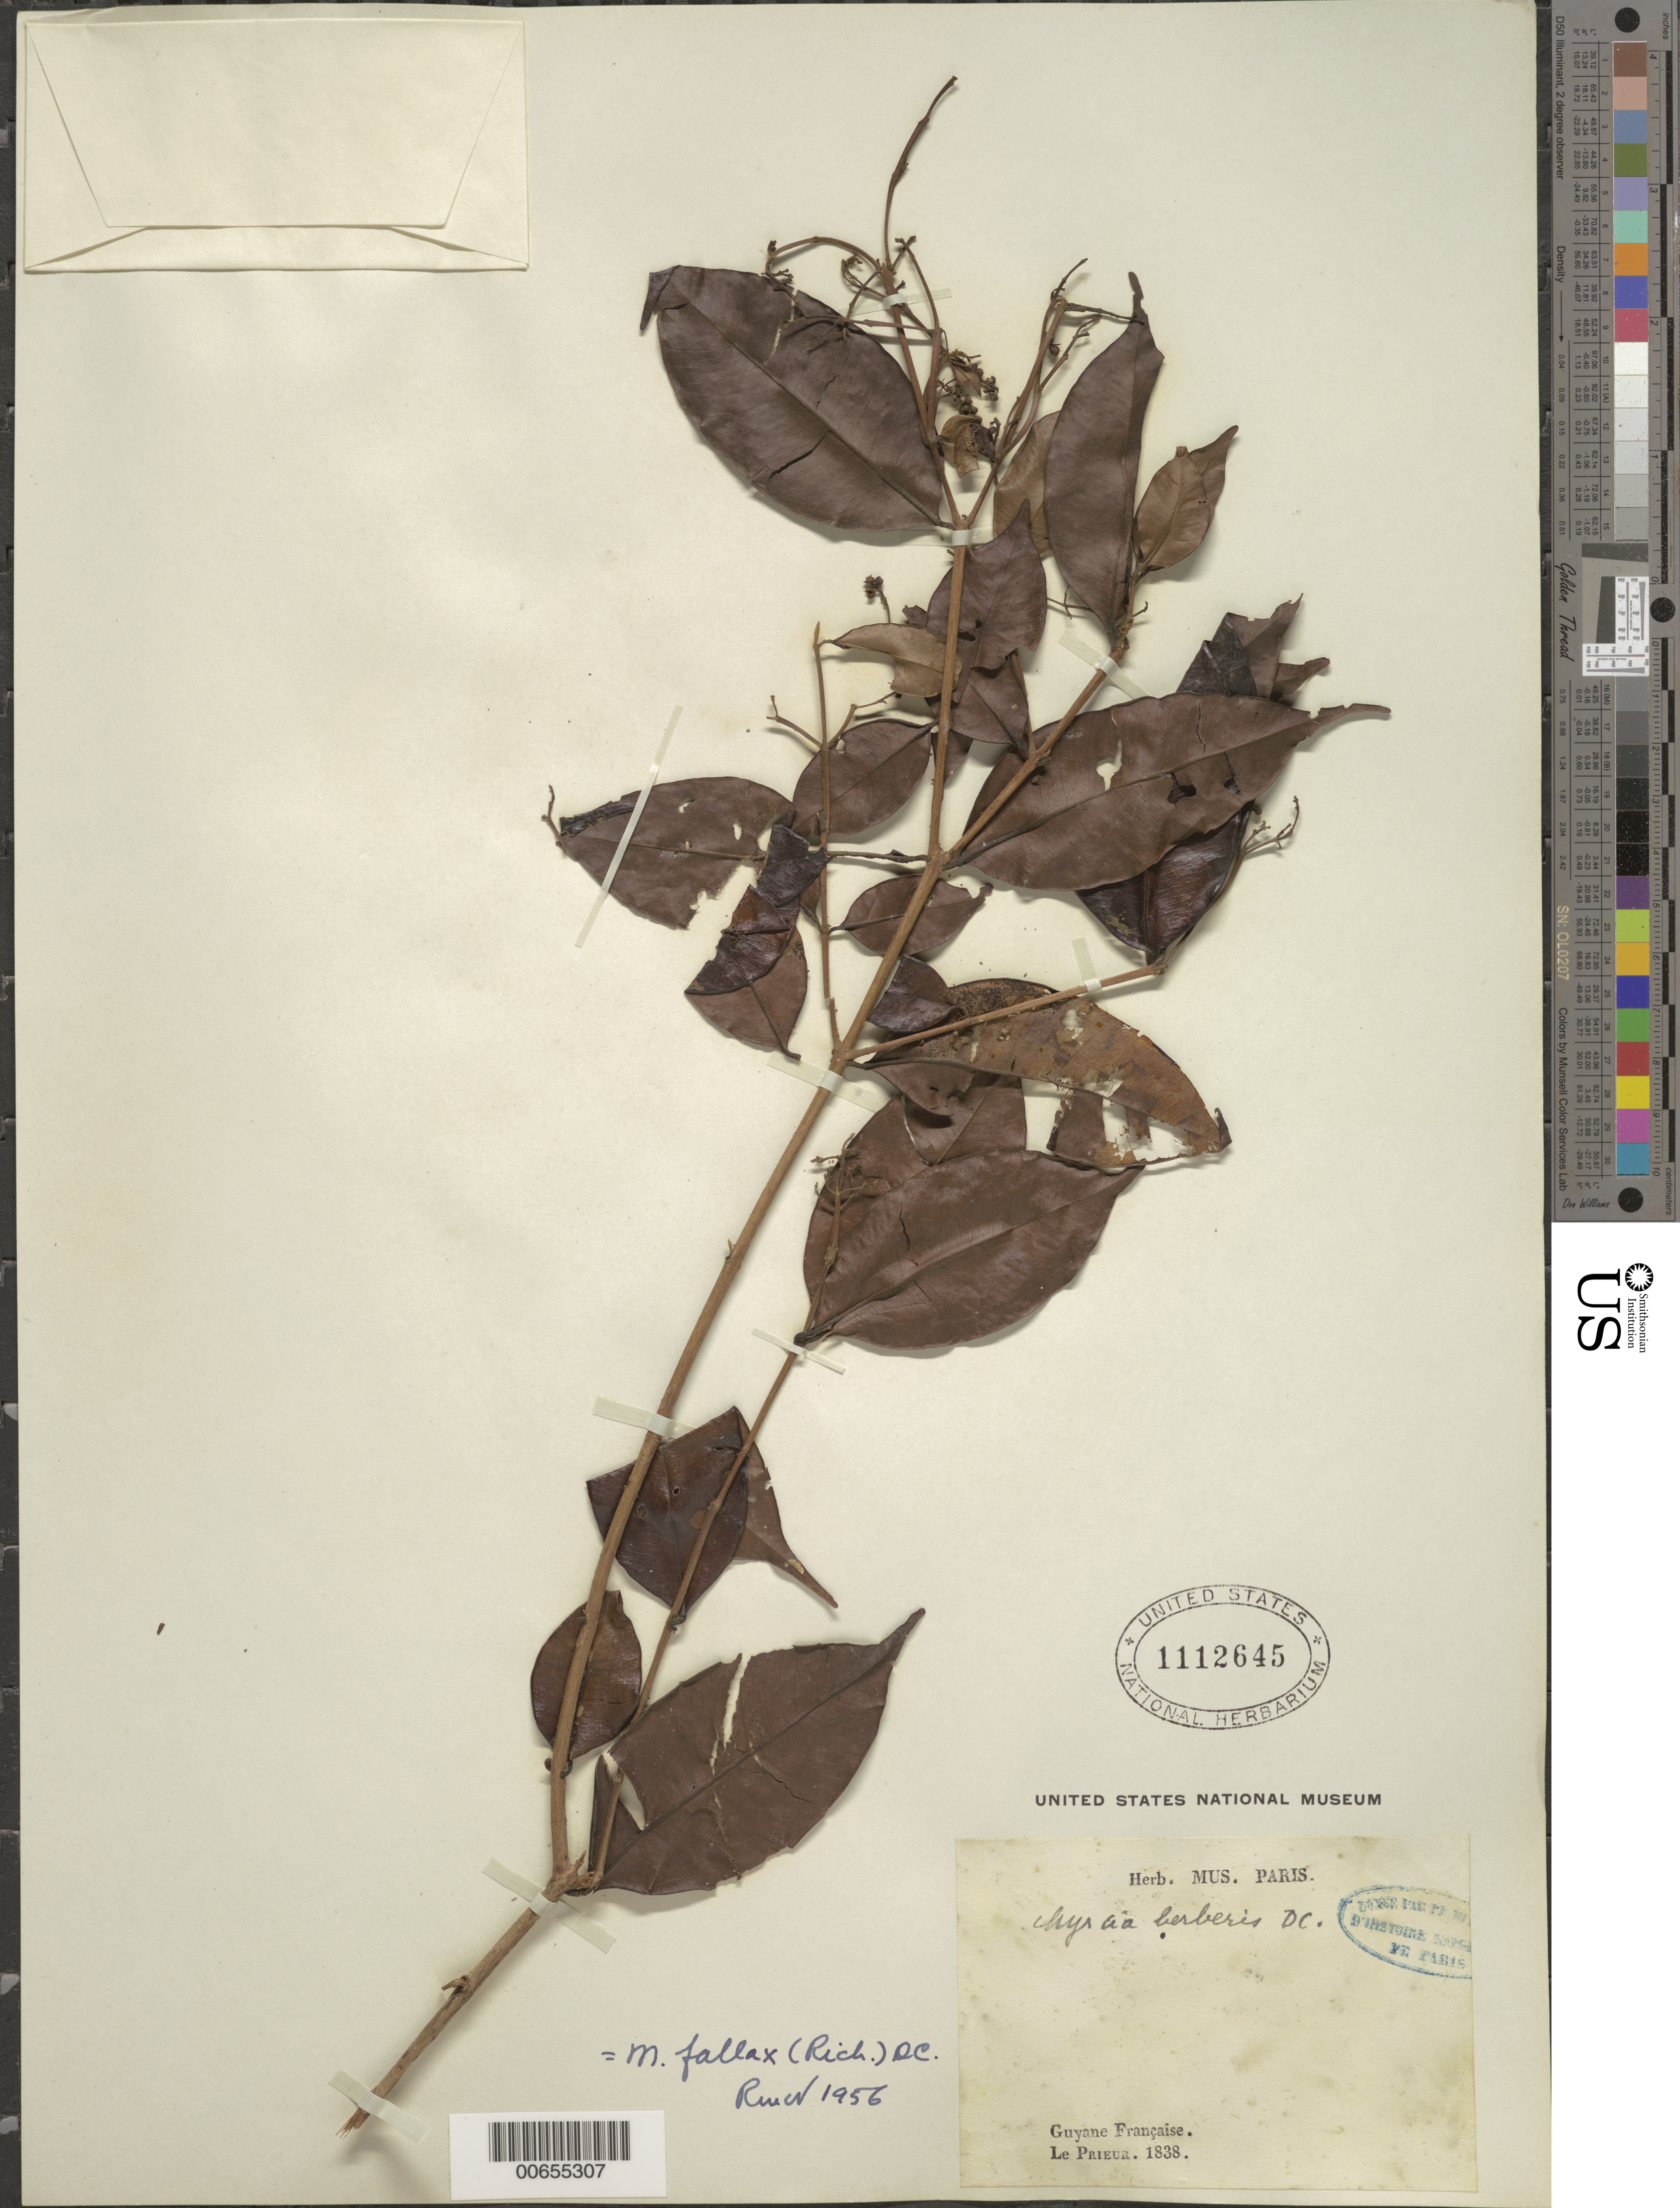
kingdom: Plantae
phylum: Tracheophyta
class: Magnoliopsida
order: Myrtales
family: Myrtaceae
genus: Myrcia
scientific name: Myrcia fallax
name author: (Rich.) DC.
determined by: McVaugh, R.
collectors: F. M. R. Leprieur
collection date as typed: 1838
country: French Guiana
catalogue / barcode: US 1112645